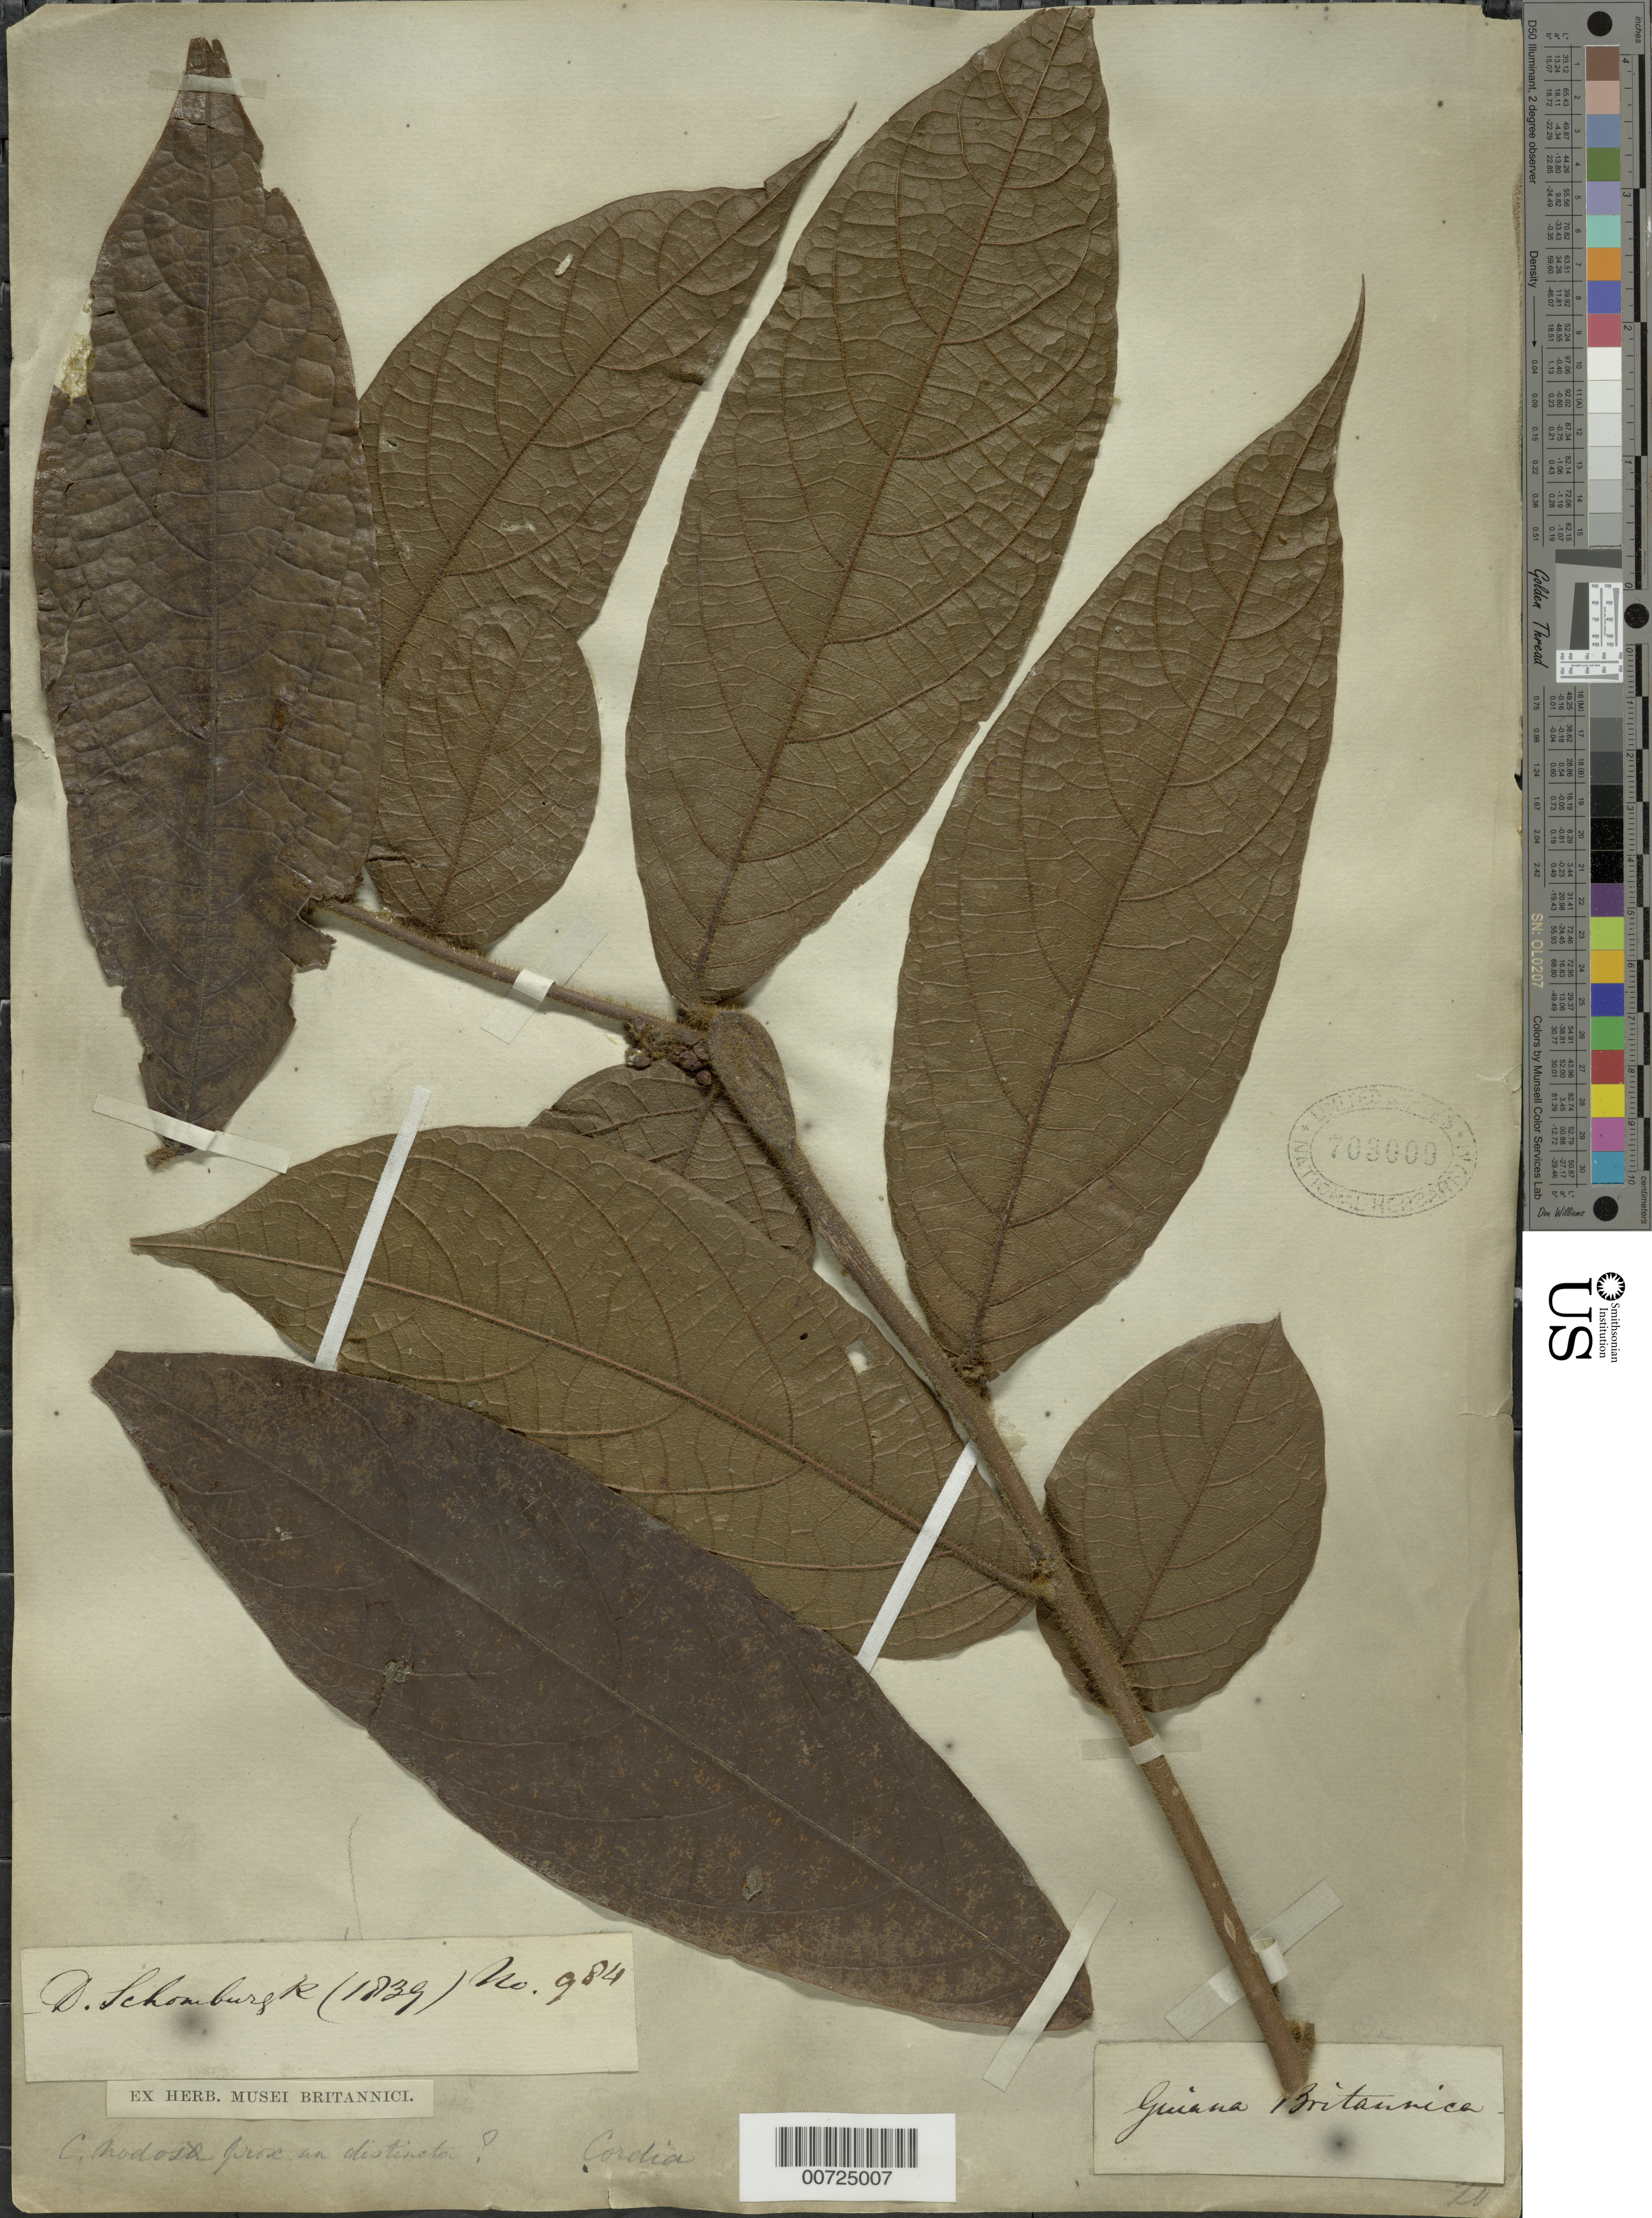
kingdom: Plantae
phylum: Tracheophyta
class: Magnoliopsida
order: Boraginales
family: Cordiaceae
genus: Cordia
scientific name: Cordia nodosa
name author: Lam.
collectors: R. H. Schomburgk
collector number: I 984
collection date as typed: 1839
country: Guyana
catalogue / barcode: US 703009